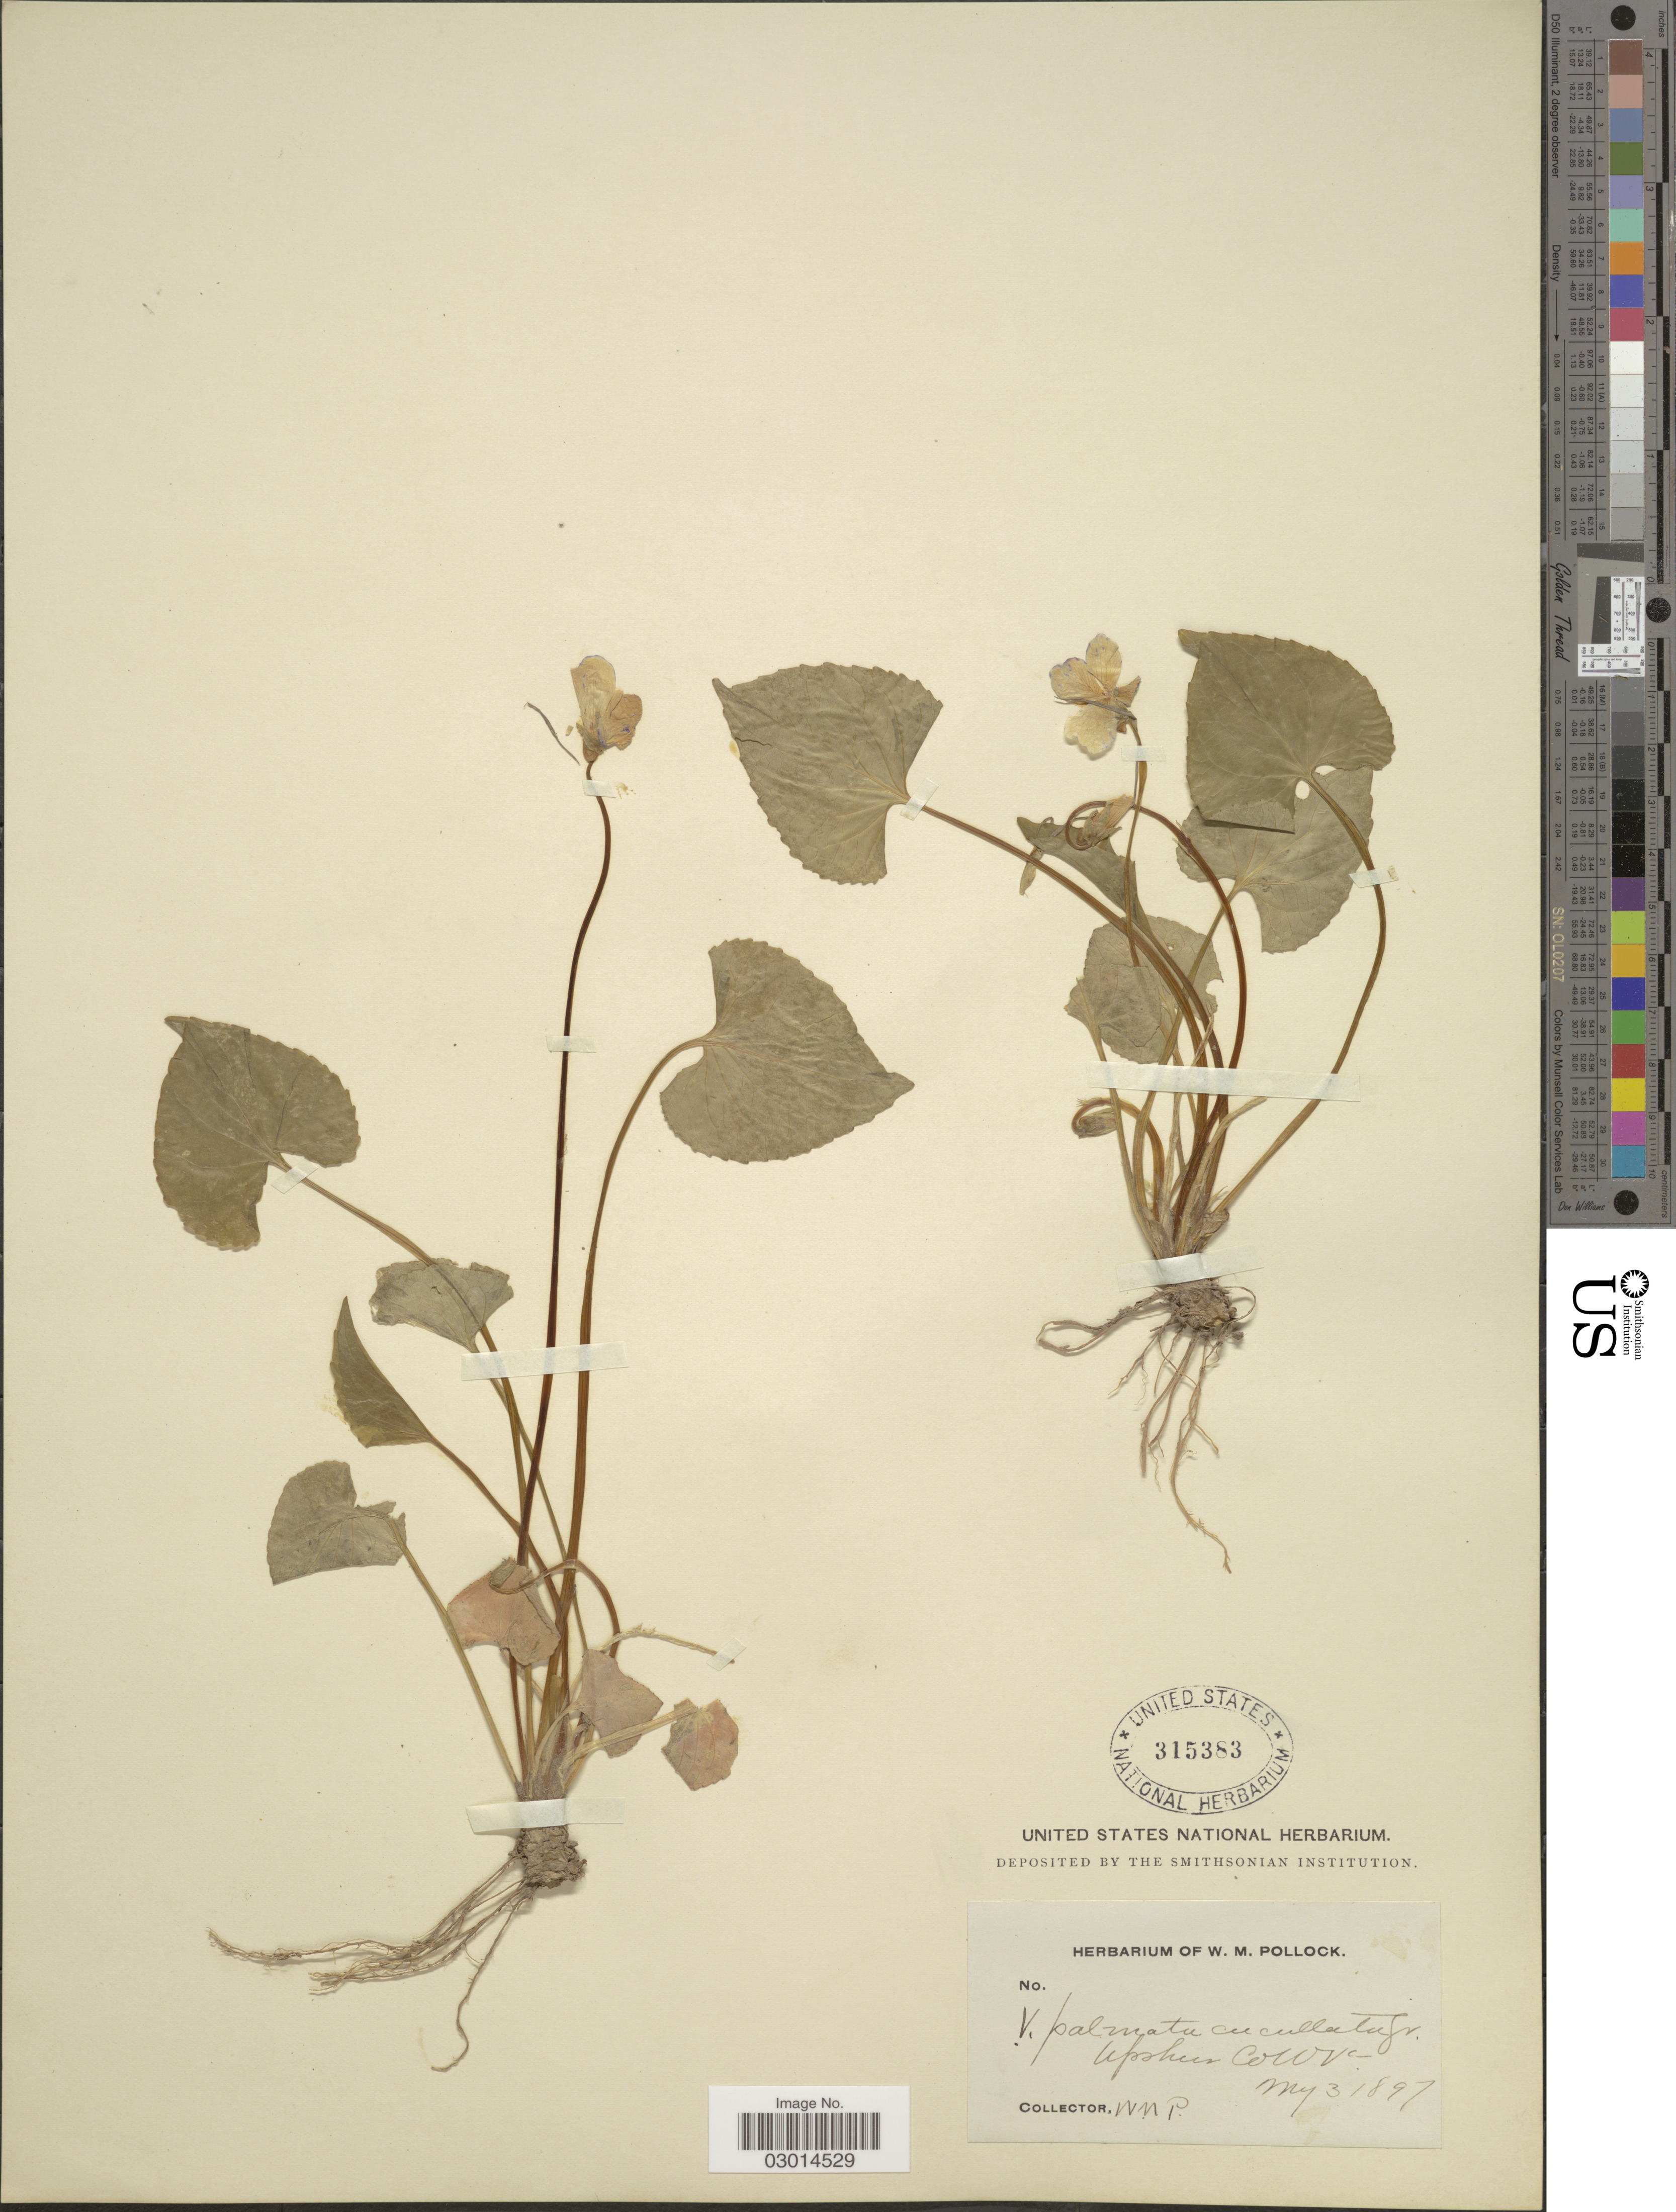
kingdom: Plantae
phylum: Tracheophyta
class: Magnoliopsida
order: Malpighiales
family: Violaceae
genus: Viola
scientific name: Viola cucullata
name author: Aiton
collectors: W. M. Pollock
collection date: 1897-05-03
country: United States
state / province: West Virginia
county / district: Upshur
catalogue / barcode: US 315383